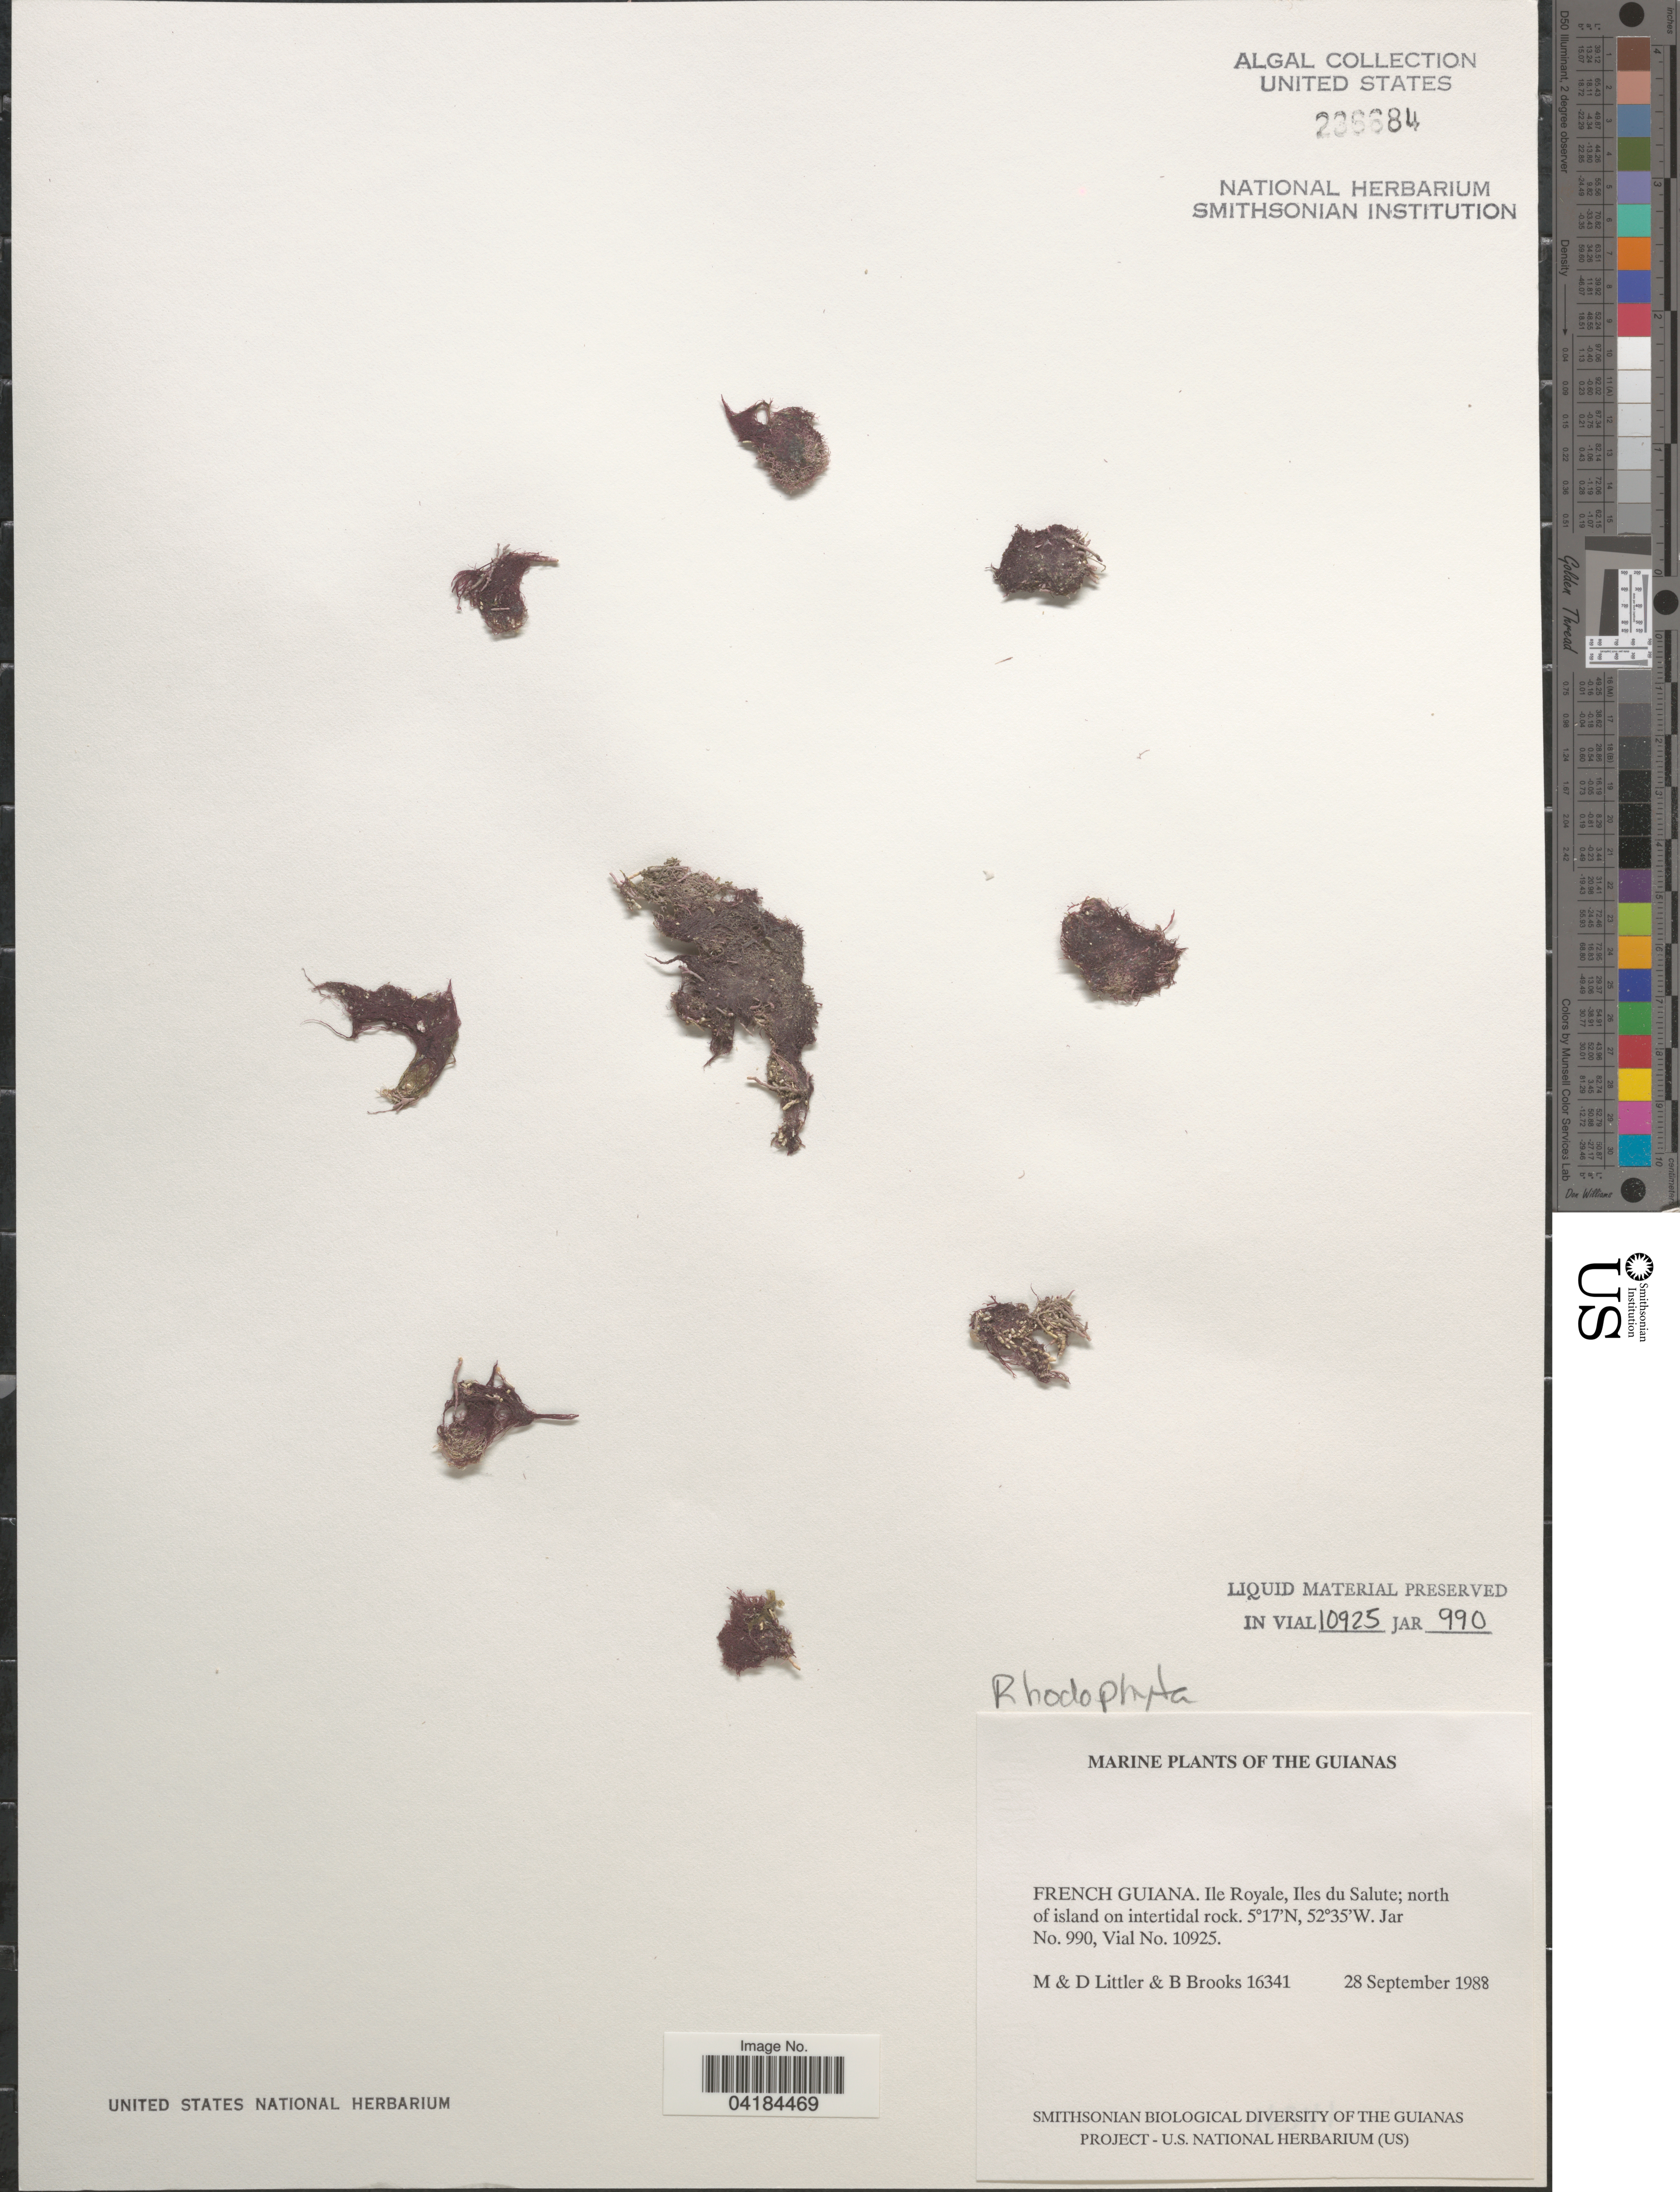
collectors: M. Littler, D. S. Littler & B. Brooks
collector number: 16341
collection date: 1988-09-28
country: French Guiana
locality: The Guianas. Ile Royale, Iles du Salute; north of island on intertidal rock.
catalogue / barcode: US 236684